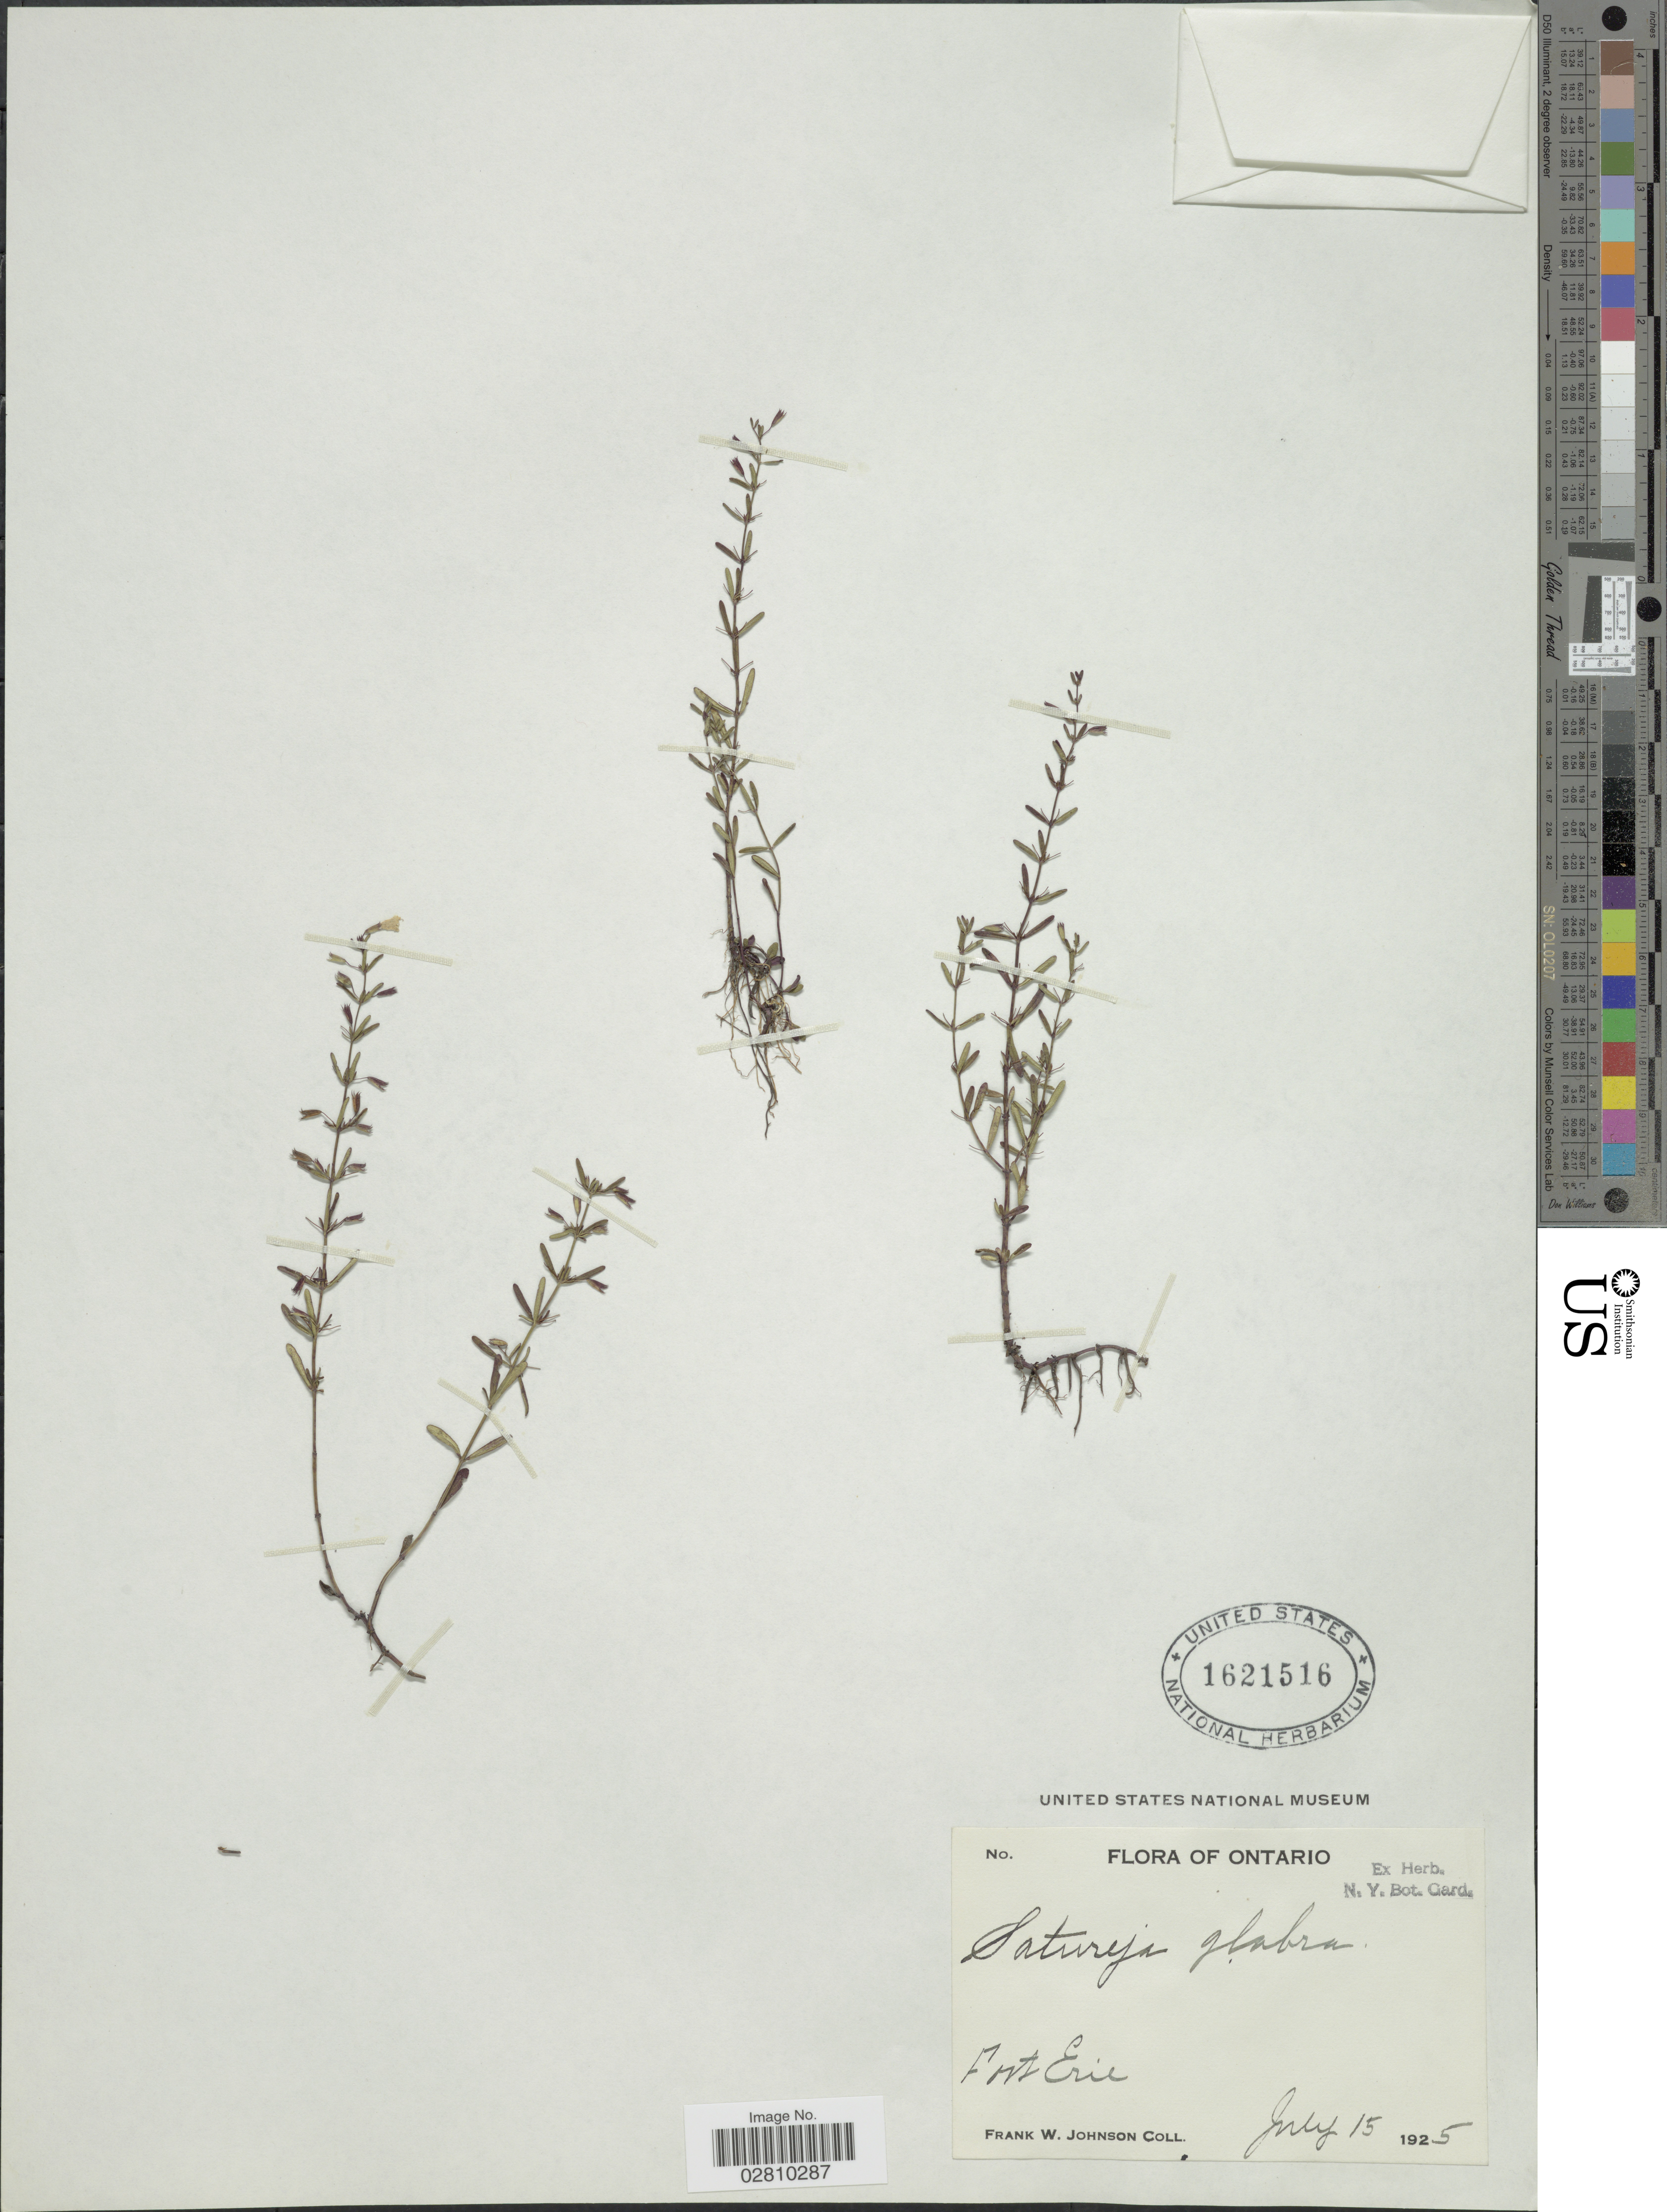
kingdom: Plantae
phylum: Tracheophyta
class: Magnoliopsida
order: Lamiales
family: Lamiaceae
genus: Clinopodium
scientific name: Clinopodium glabrum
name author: (Nutt.) Kuntze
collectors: F. W. Johnson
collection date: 1925-07-15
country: Canada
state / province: Ontario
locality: Fort Erie.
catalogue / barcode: US 1621516